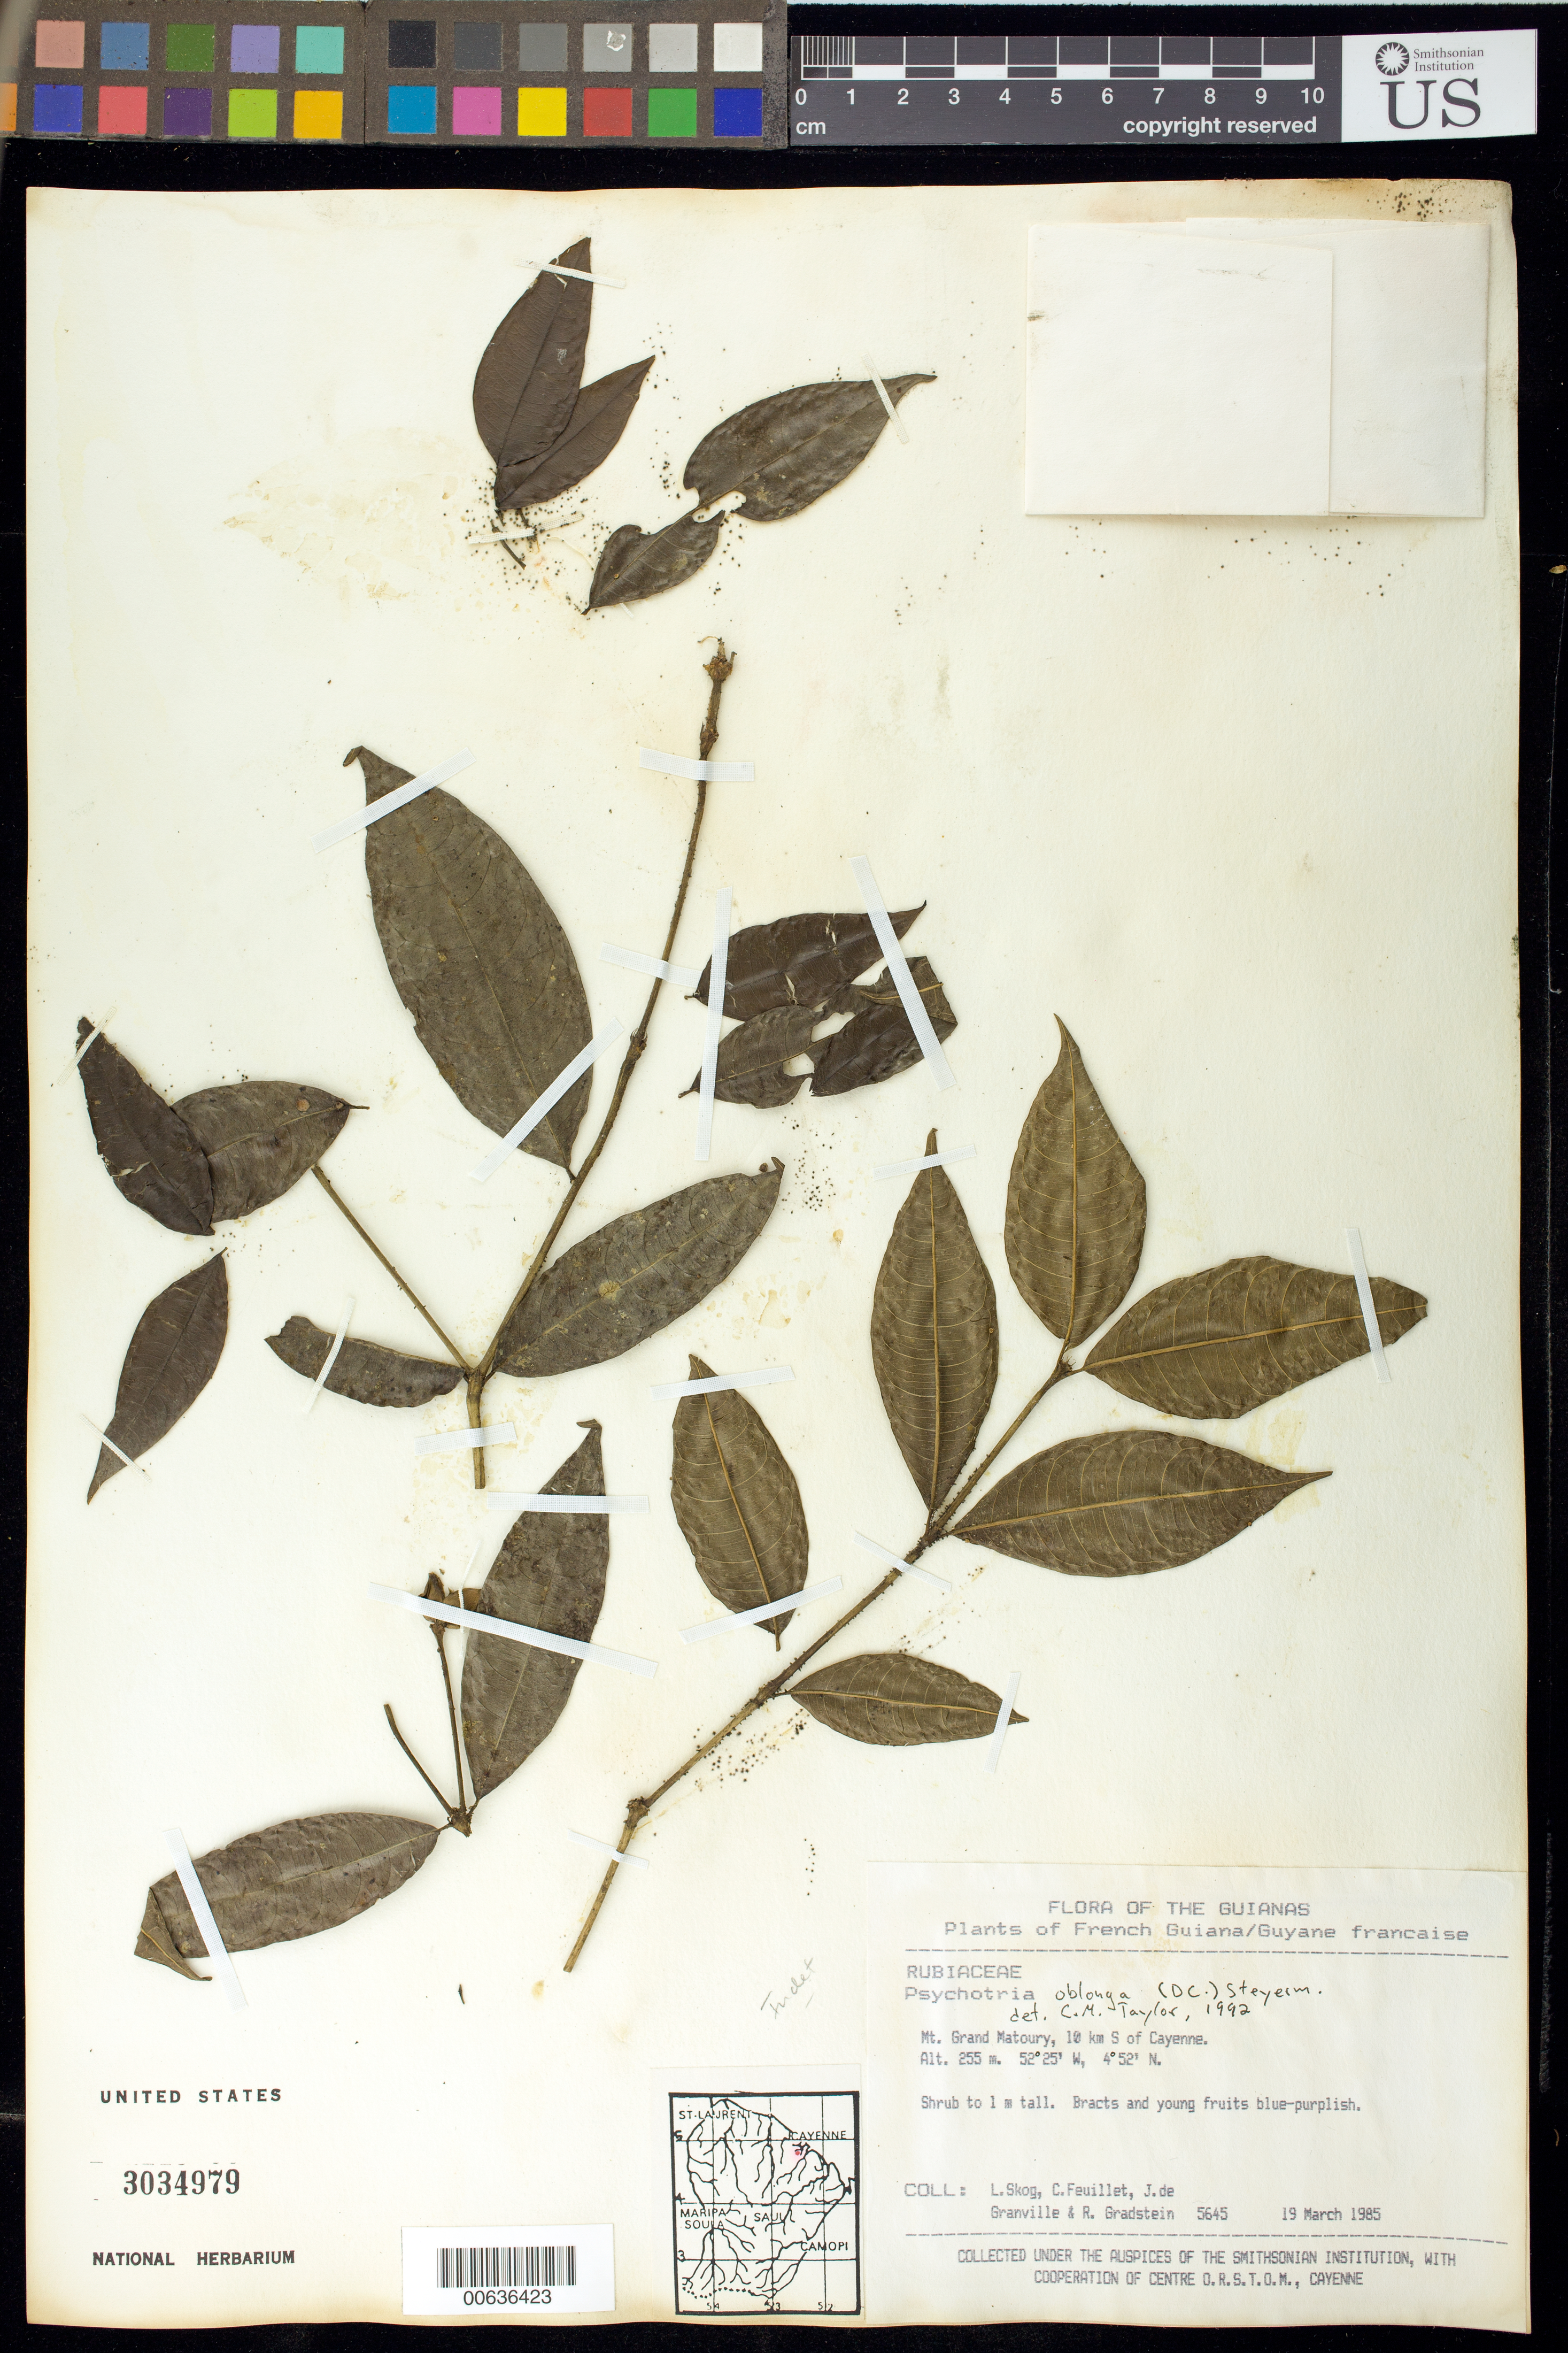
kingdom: Plantae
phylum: Tracheophyta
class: Magnoliopsida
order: Gentianales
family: Rubiaceae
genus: Palicourea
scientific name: Palicourea oblonga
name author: (DC.) Delprete & J.H. Kirkbr.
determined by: Kirkbride, J. H., Jr.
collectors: L. E. Skog, C. Feuillet, J.-J. de Granville & R. Gradstein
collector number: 5645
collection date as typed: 19 March 1985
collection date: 1985-03-19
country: French Guiana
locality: Mt. Grand Matoury, 10 km S of Cayenne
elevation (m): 255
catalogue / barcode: US 3034979